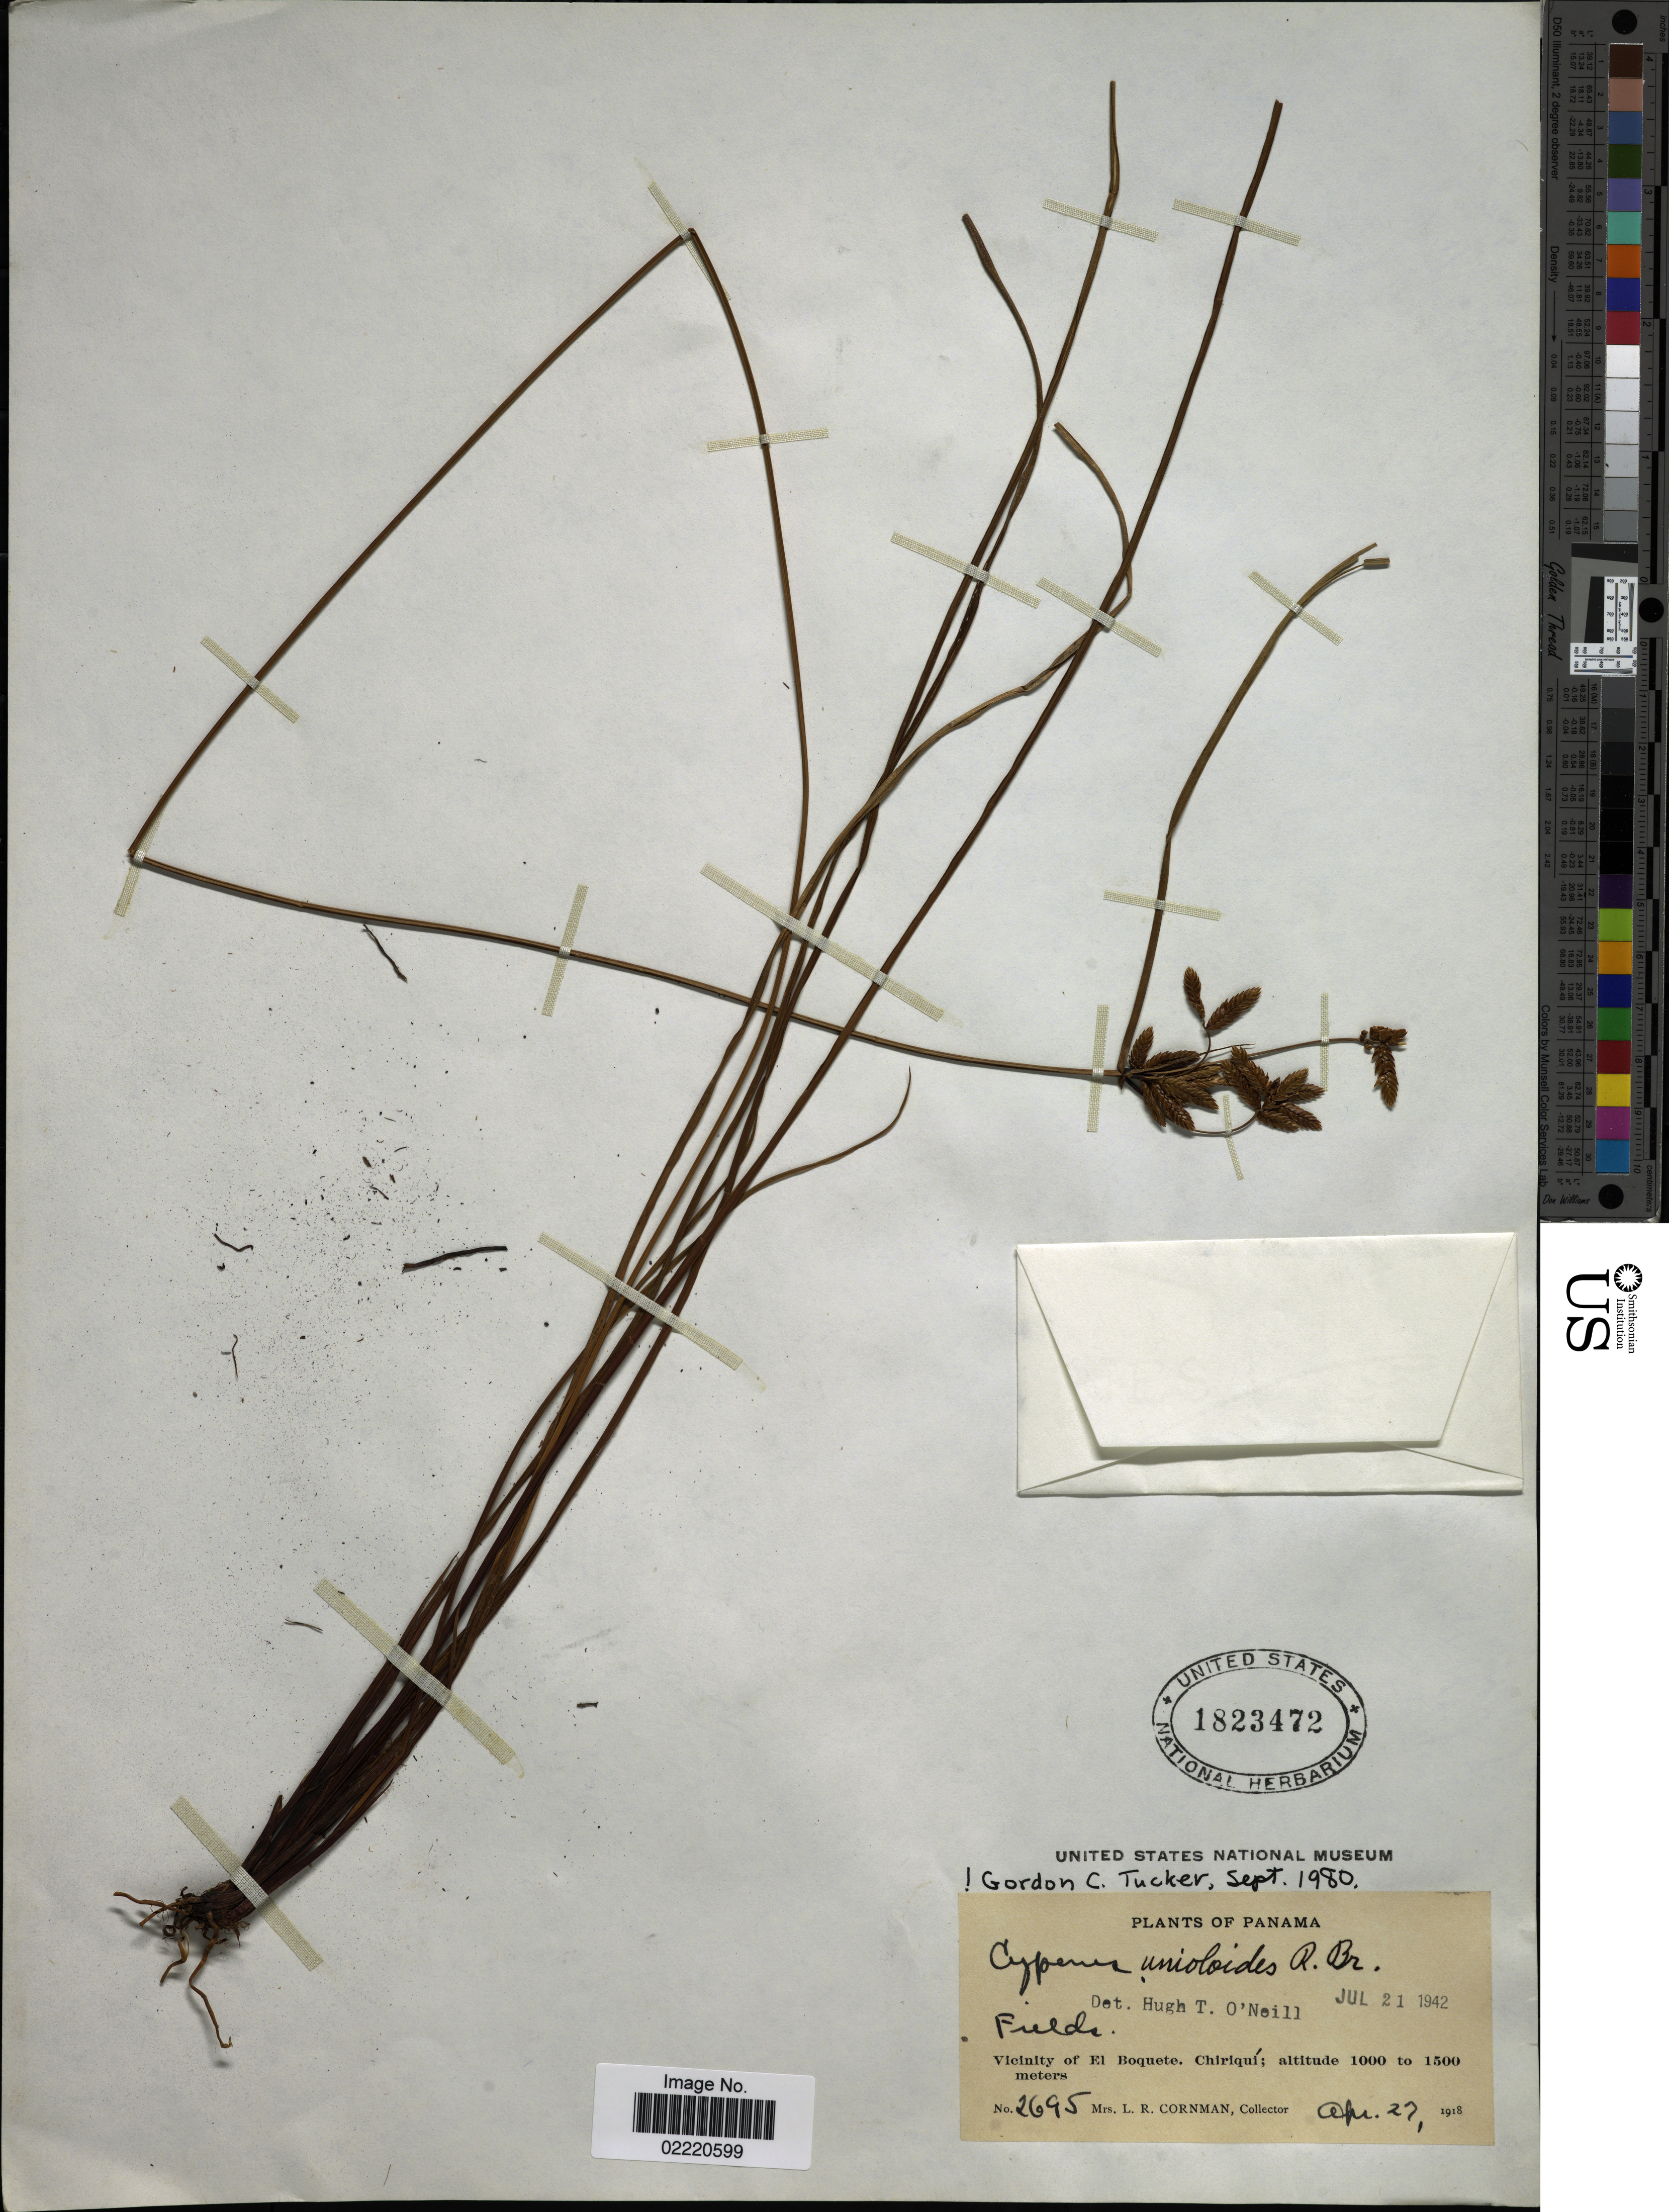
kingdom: Plantae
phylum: Tracheophyta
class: Liliopsida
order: Poales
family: Cyperaceae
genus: Cyperus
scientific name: Cyperus unioloides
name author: R. Br.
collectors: L. Cornman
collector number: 2695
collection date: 1918-04-27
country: Panama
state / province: Chiriqui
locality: Fields, Vicinity of El Boquete.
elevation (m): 1000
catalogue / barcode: US 1823472